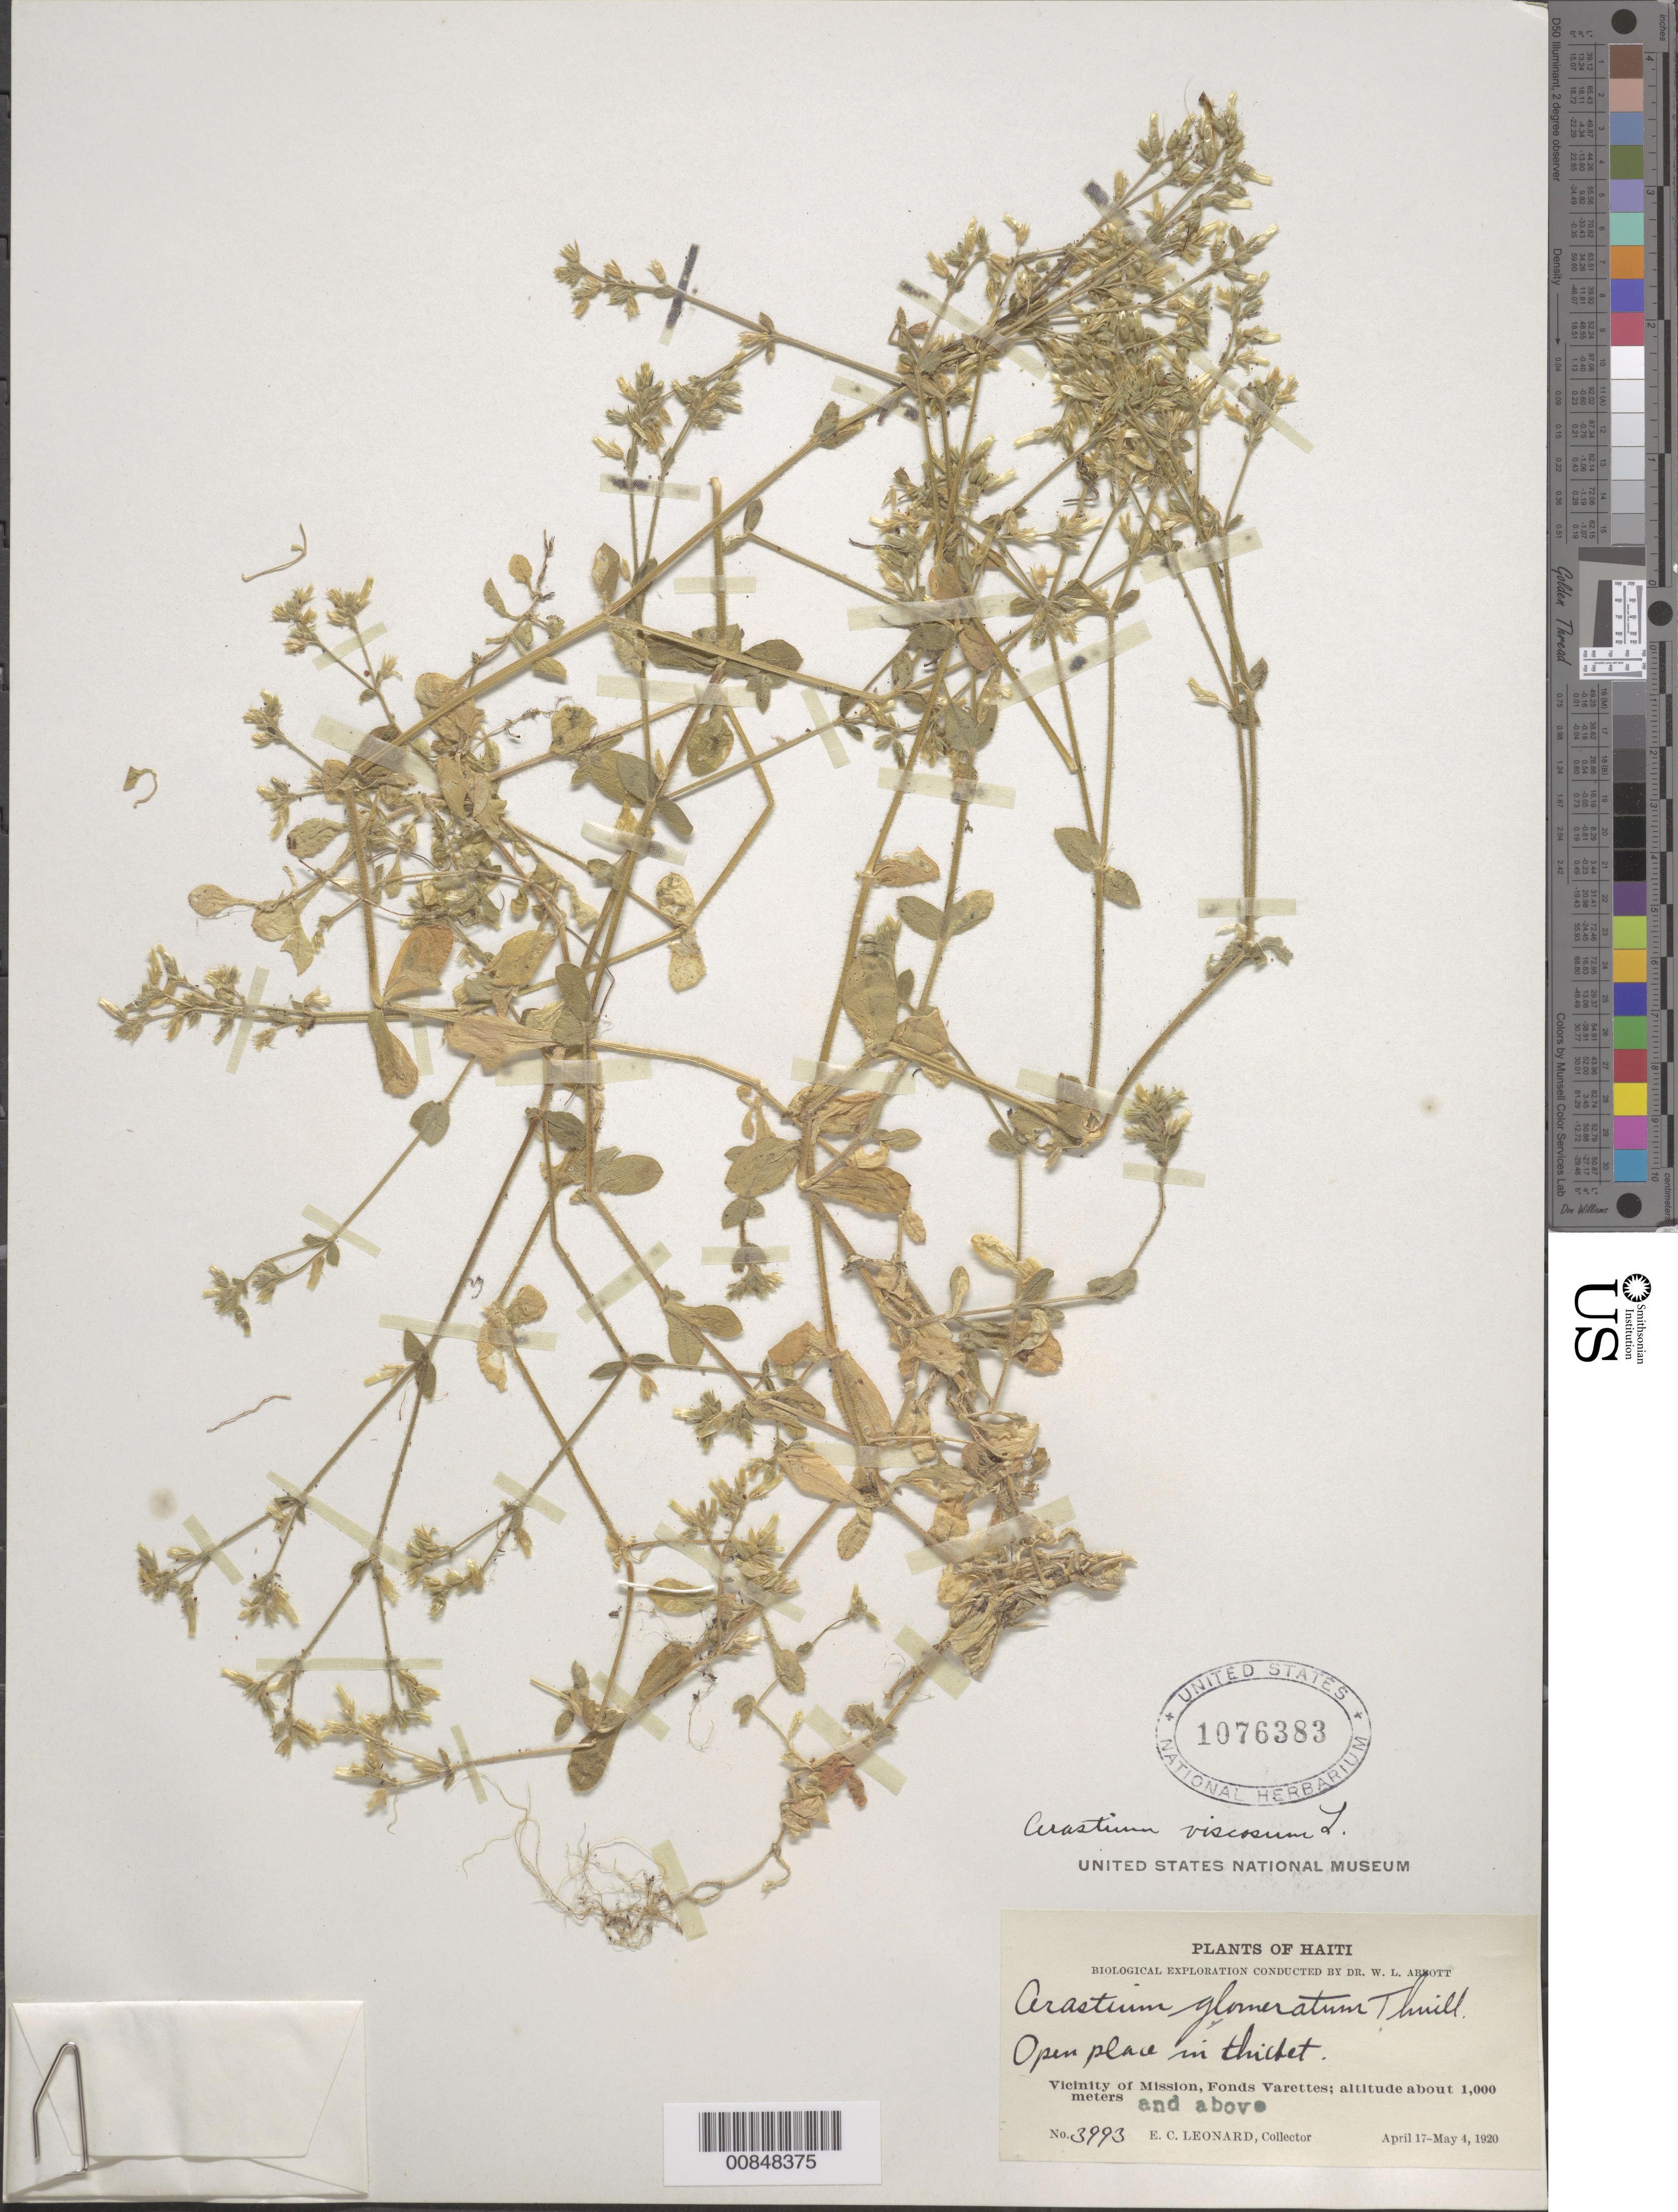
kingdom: Plantae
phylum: Tracheophyta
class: Magnoliopsida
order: Caryophyllales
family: Caryophyllaceae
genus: Cerastium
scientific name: Cerastium viscosum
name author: L.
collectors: E. C. Leonard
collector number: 3993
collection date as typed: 17 Apr 1920 to 04 May 1920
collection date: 1920-04-17/1920-05-04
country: Haiti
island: Hispaniola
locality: Vicinity of Mission, Fonds Varettes.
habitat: Open place in thicket.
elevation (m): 1000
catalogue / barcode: US 1076383